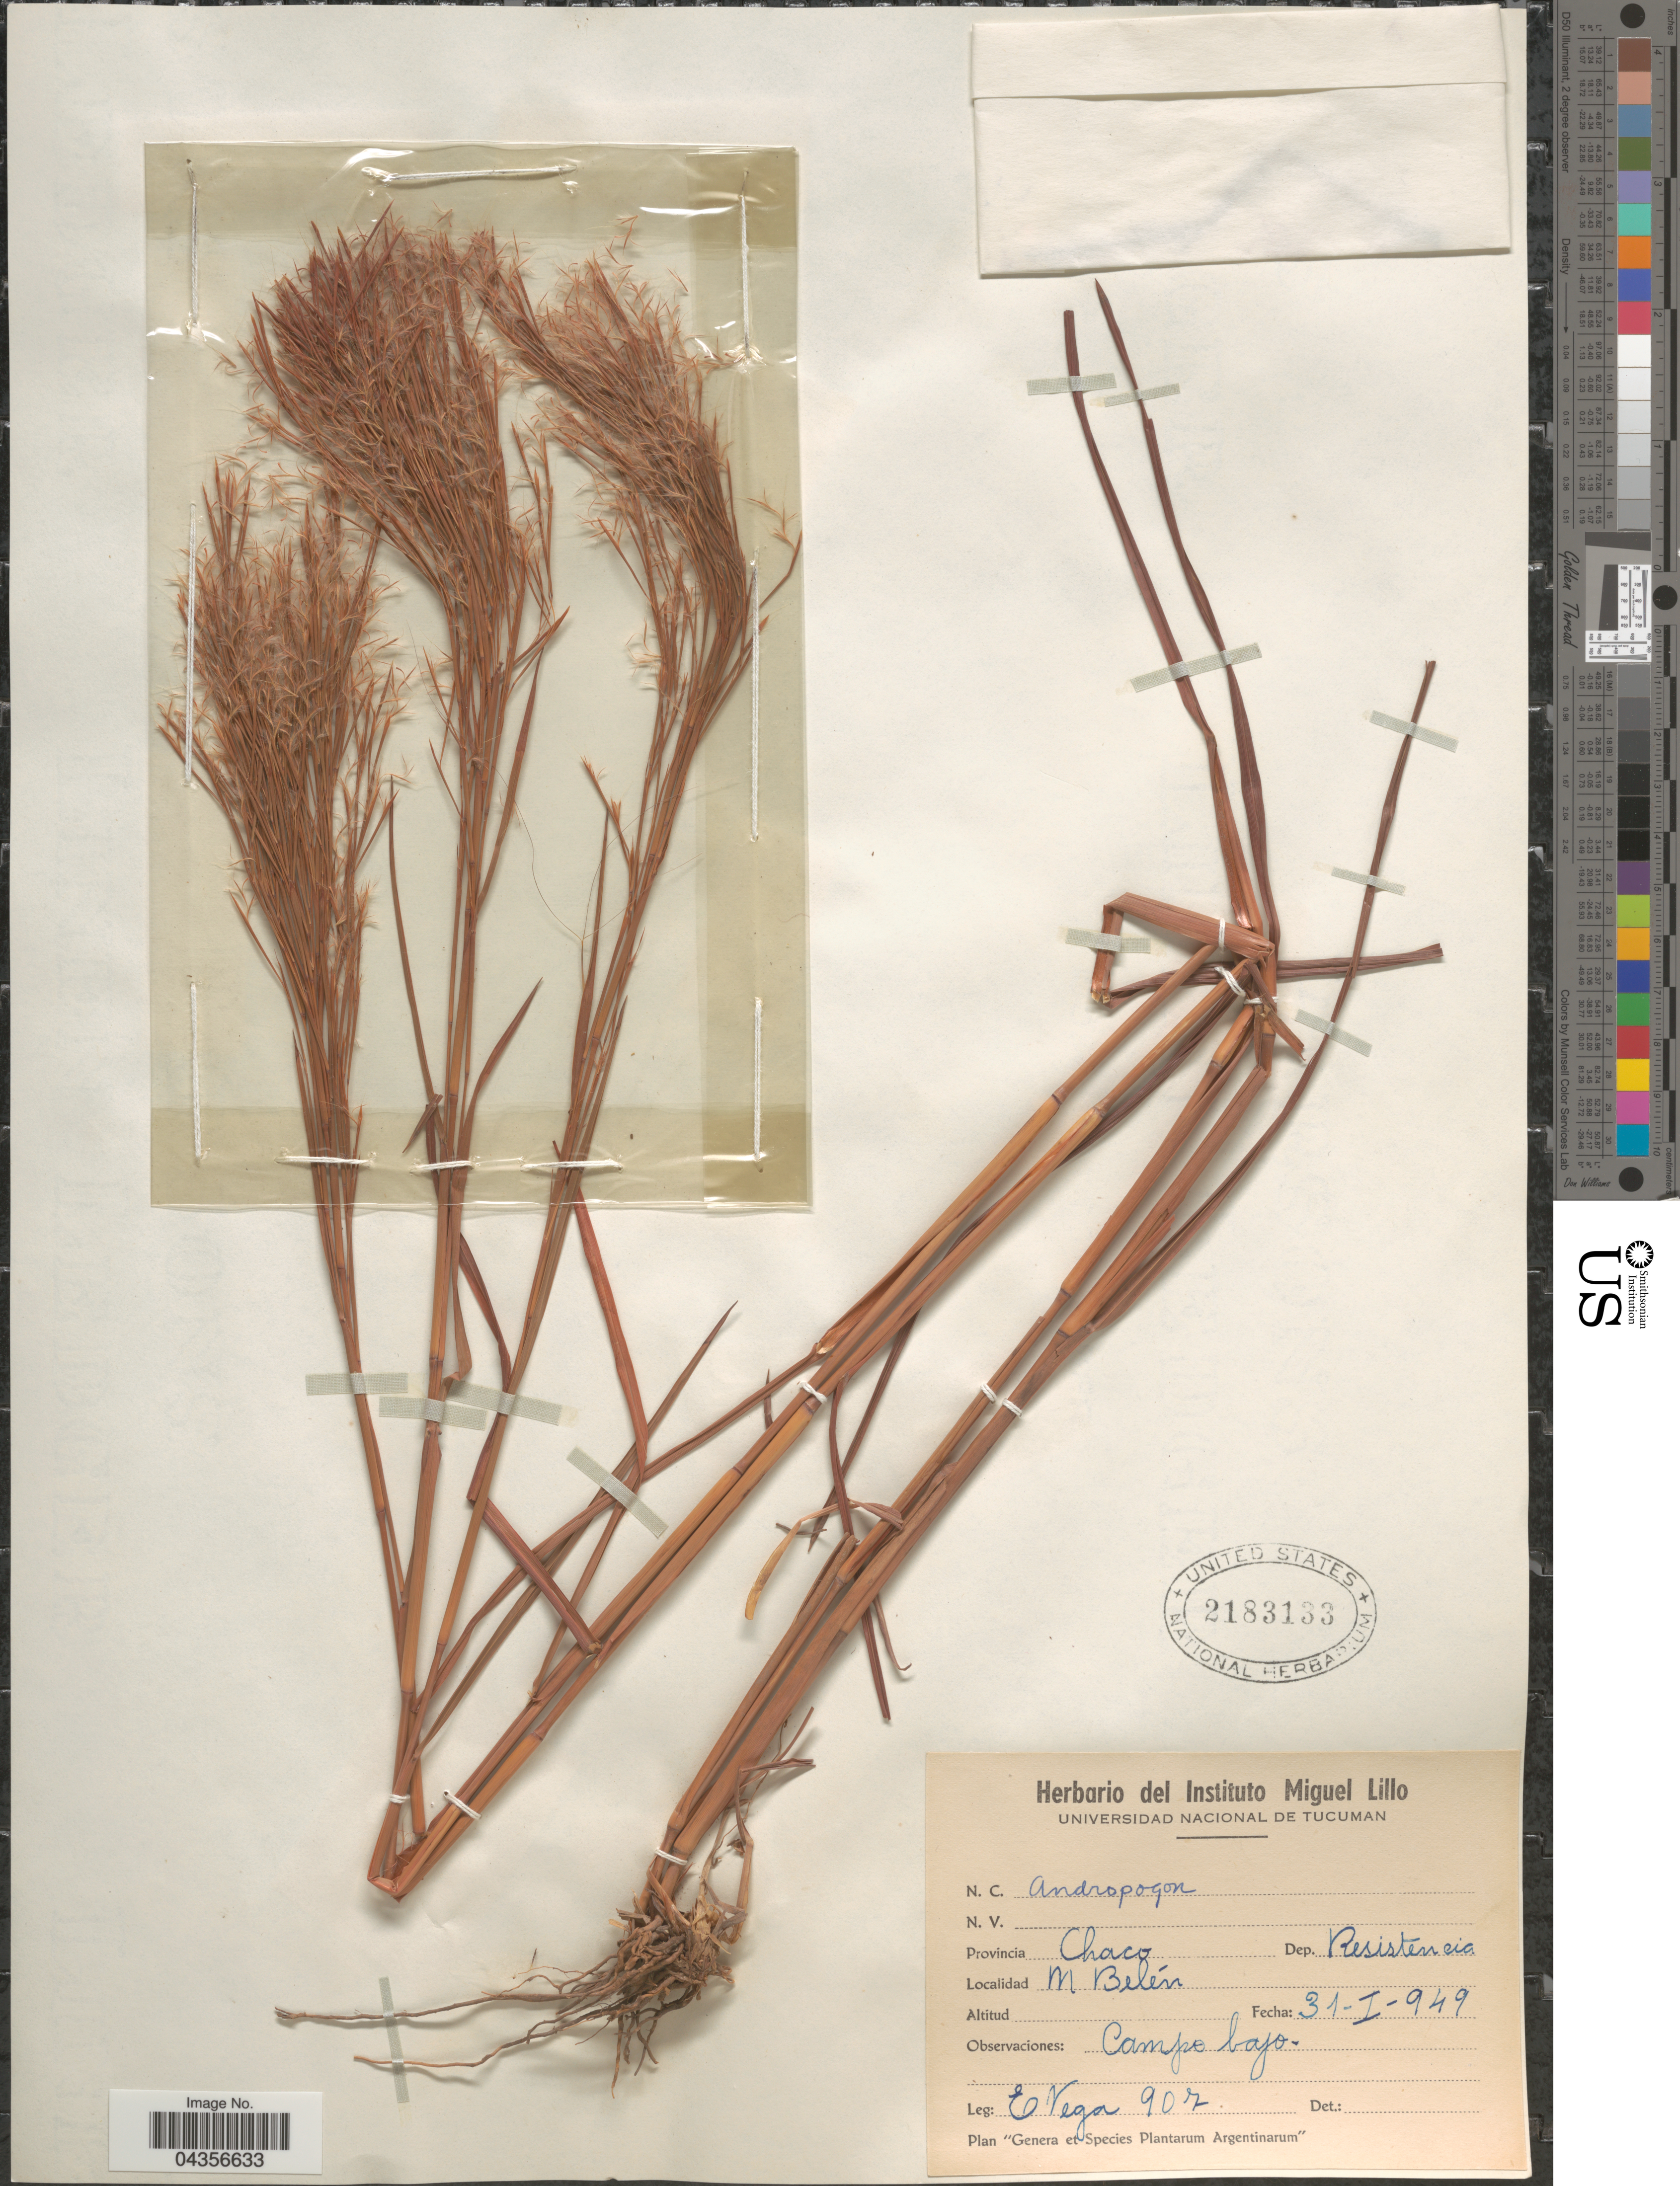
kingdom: Plantae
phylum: Tracheophyta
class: Liliopsida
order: Poales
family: Poaceae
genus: Schizachyrium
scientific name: Schizachyrium microstachyum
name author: (Desv. ex Ham.) Roseng. et al.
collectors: E. Vega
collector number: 907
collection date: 1949-01-31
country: Argentina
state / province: Chaco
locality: Provincia Chaco. Dep. Resistencia. M Belén.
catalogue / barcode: US 2183133